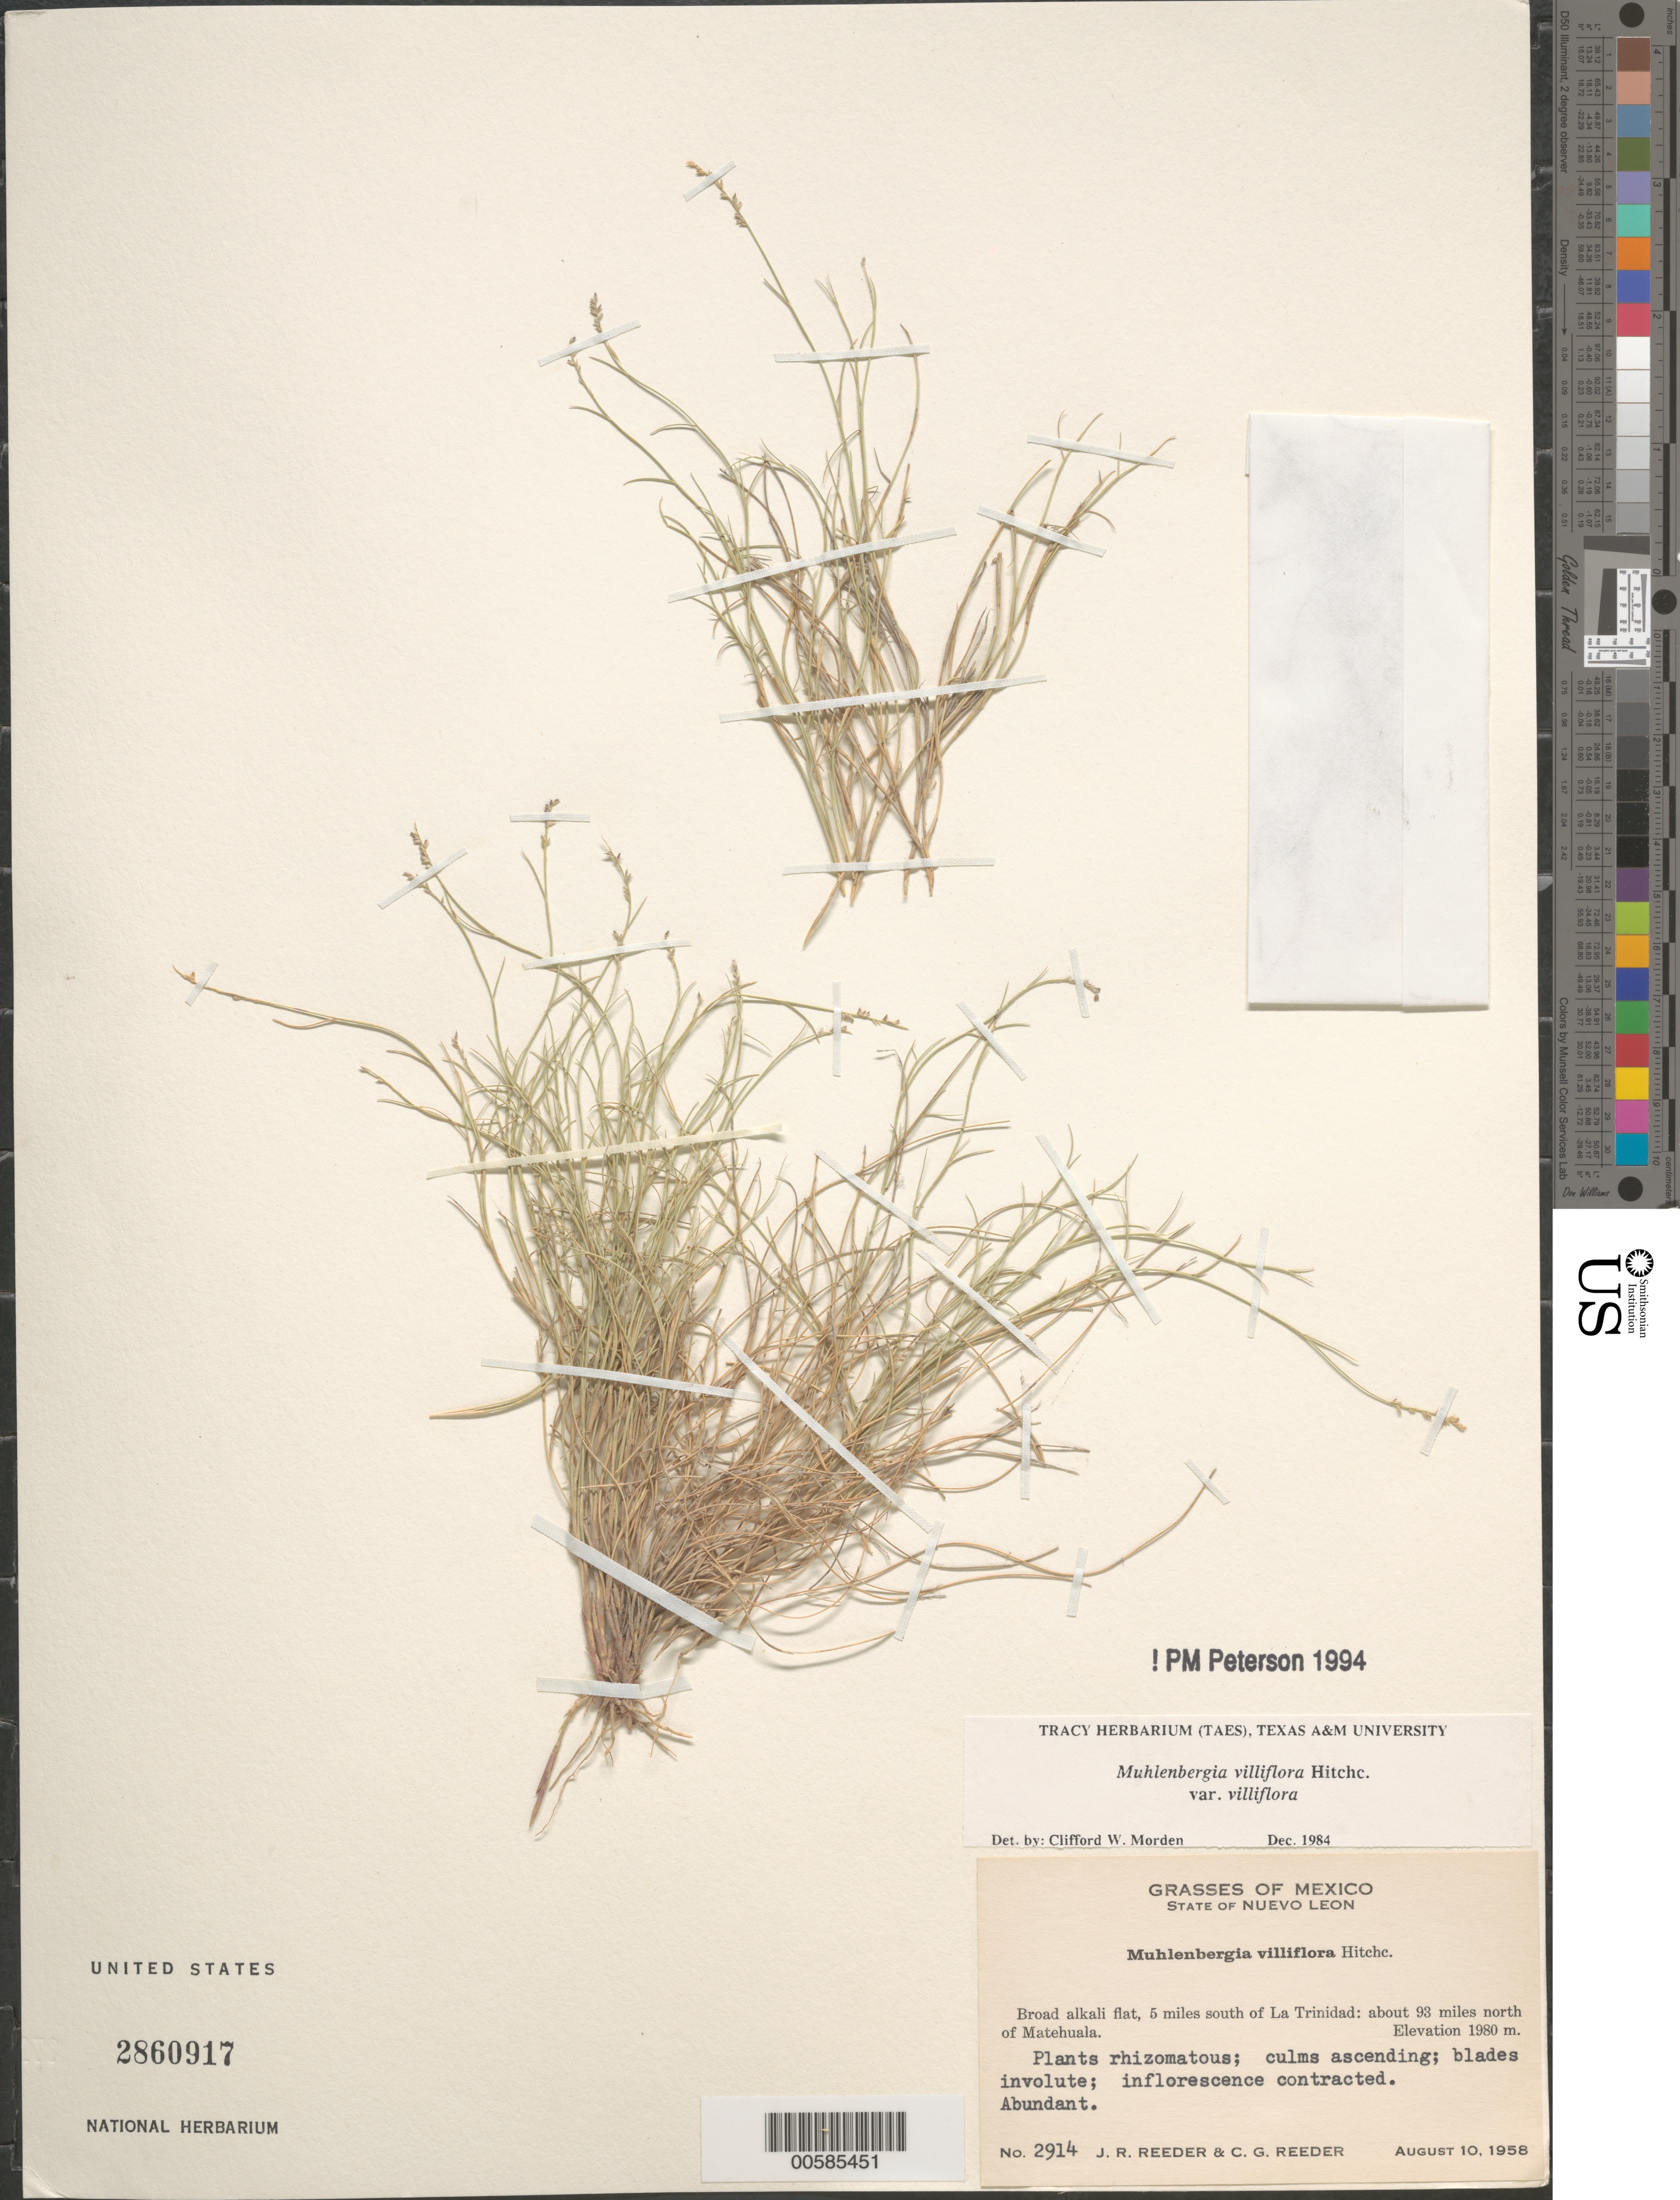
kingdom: Plantae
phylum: Tracheophyta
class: Liliopsida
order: Poales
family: Poaceae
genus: Muhlenbergia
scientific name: Muhlenbergia villiflora var. villiflora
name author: Hitchc.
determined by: Morden, C. W.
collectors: J. R. Reeder & C. G. Reeder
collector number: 2914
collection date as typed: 10 Aug 1958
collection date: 1958-08-10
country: Mexico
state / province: Nuevo León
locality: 5 mi S of La Trinidad: ca 93 mi N of Matehuala.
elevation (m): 1980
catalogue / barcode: US 2860917